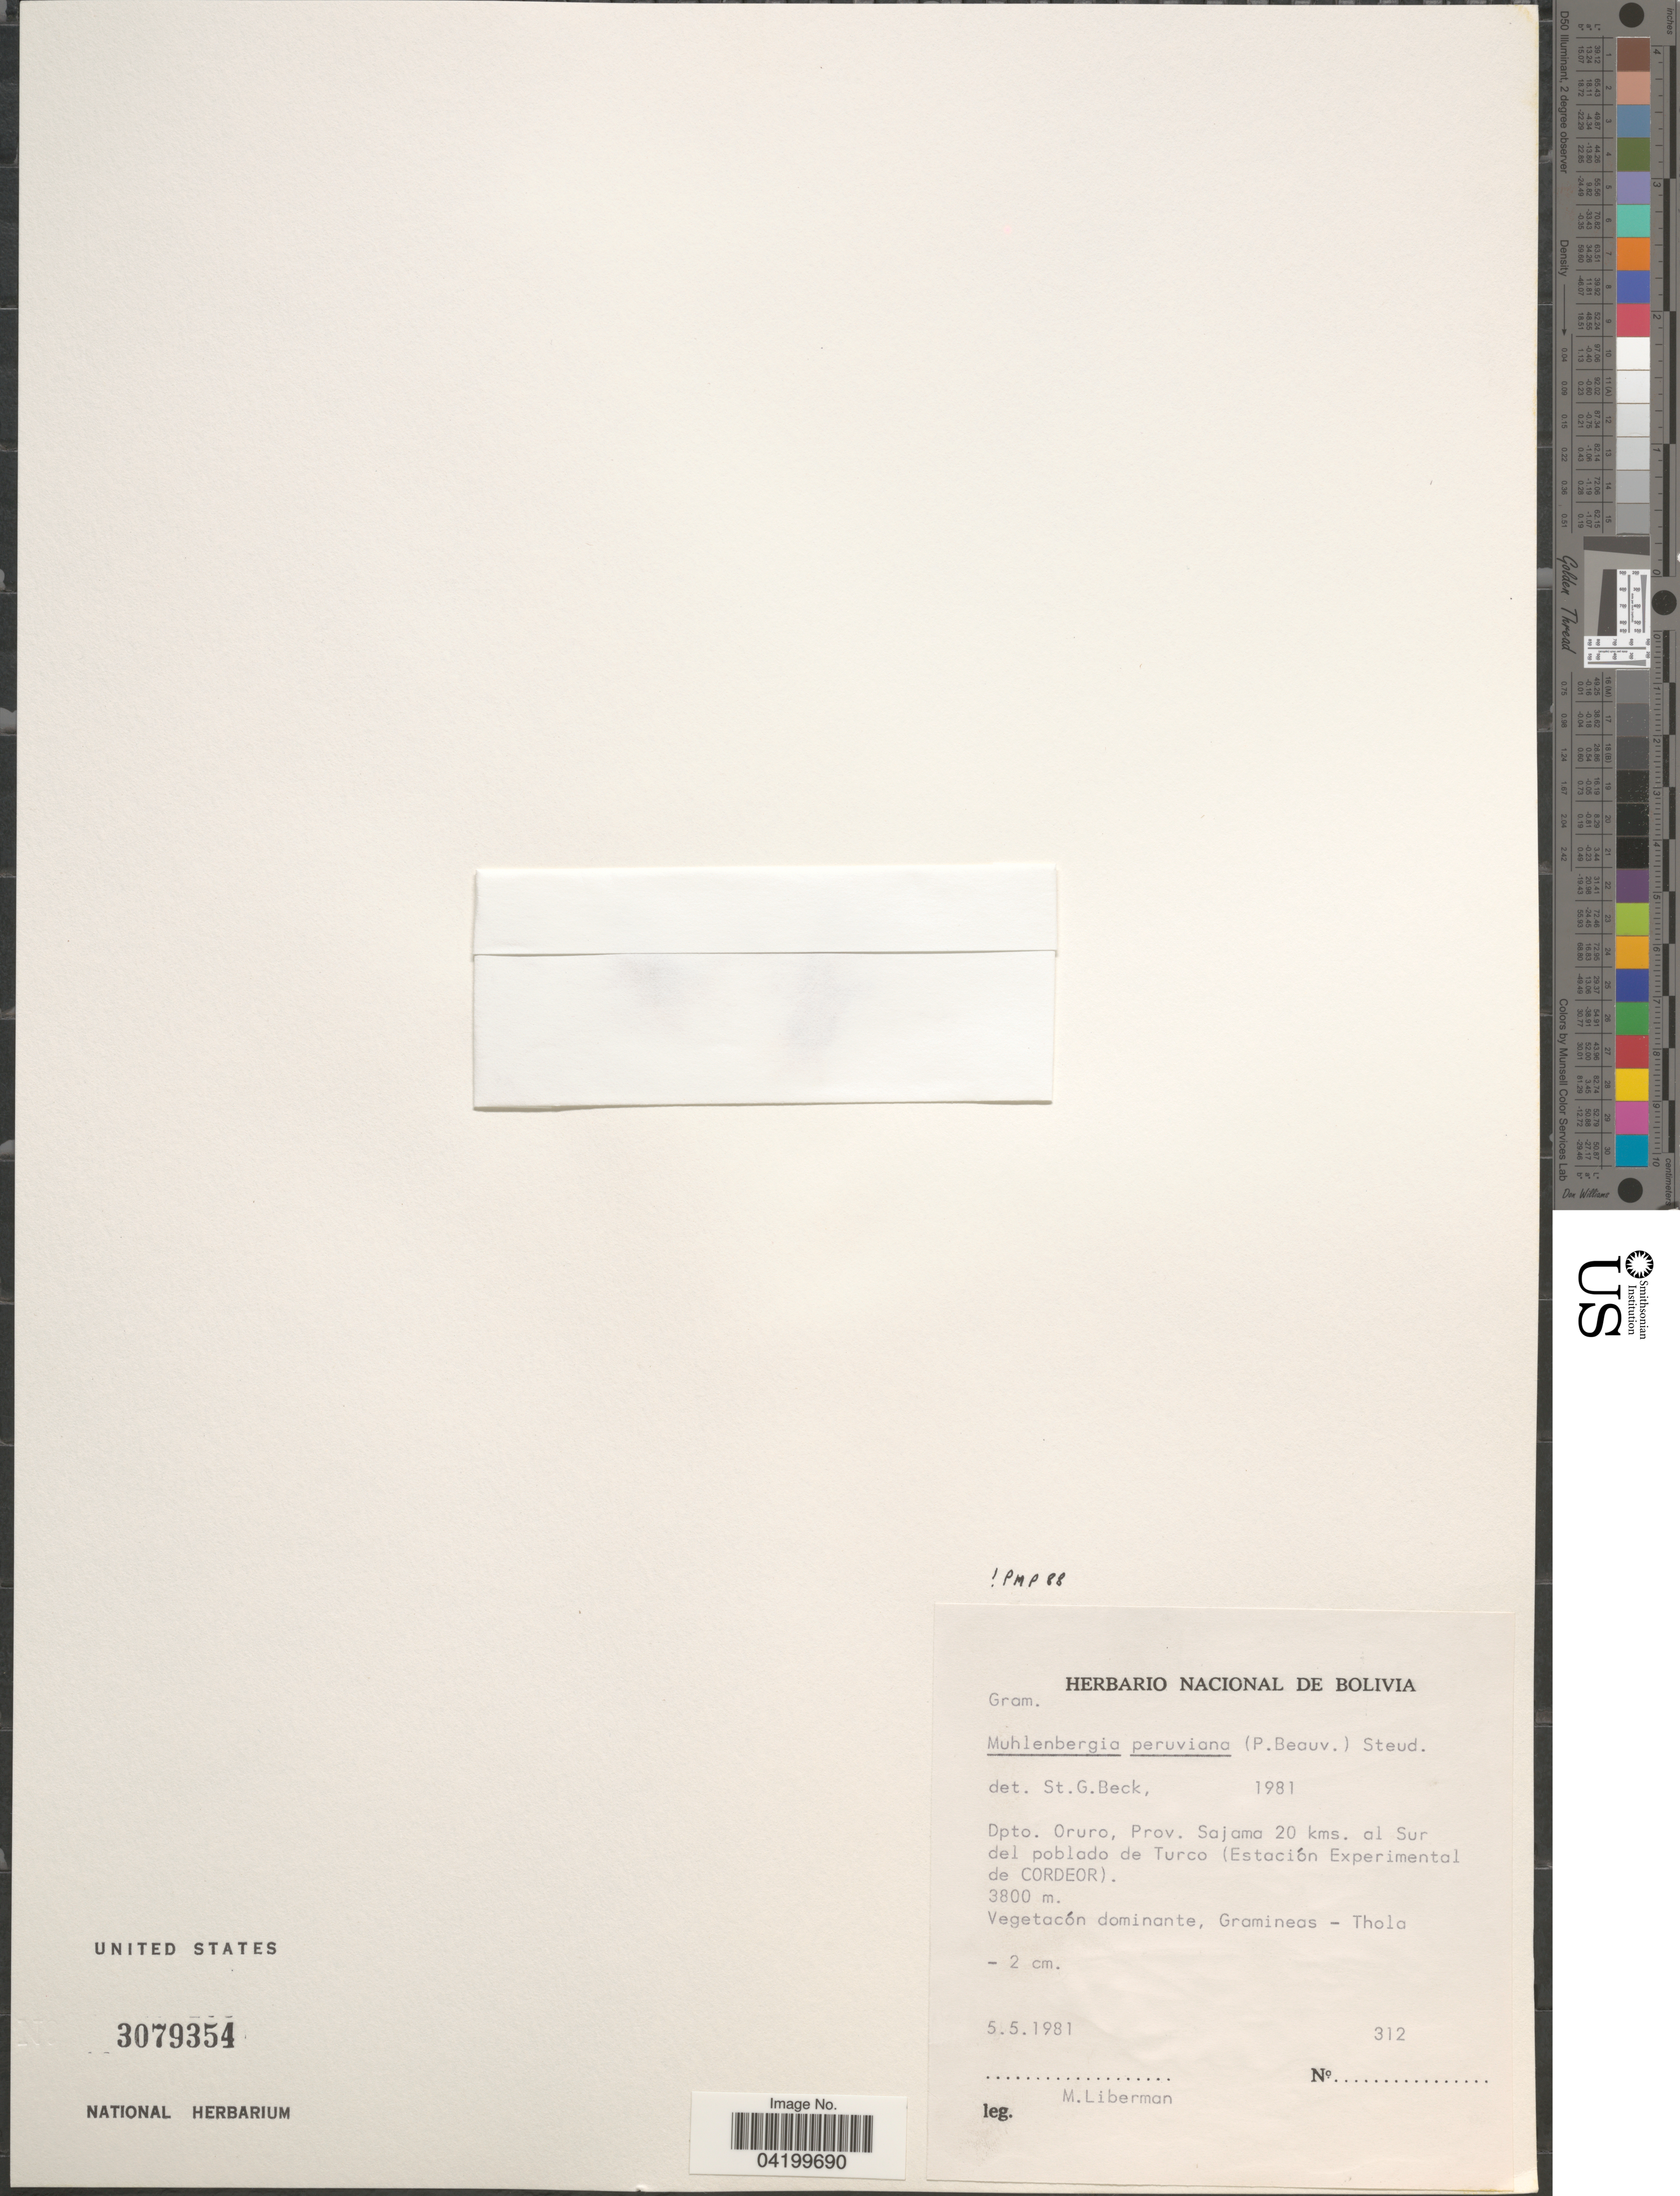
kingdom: Plantae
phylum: Tracheophyta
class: Liliopsida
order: Poales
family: Poaceae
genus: Muhlenbergia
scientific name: Muhlenbergia peruviana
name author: (P. Beauv.) Steud.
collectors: M. Liberman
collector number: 312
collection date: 1981-05-05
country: Bolivia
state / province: Oruro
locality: Dpto. Oruro, Prov. Sajama 20 kms. al Sur del poblado de Turco (Estación Experimental de Cordeor).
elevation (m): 3800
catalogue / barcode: US 3079354